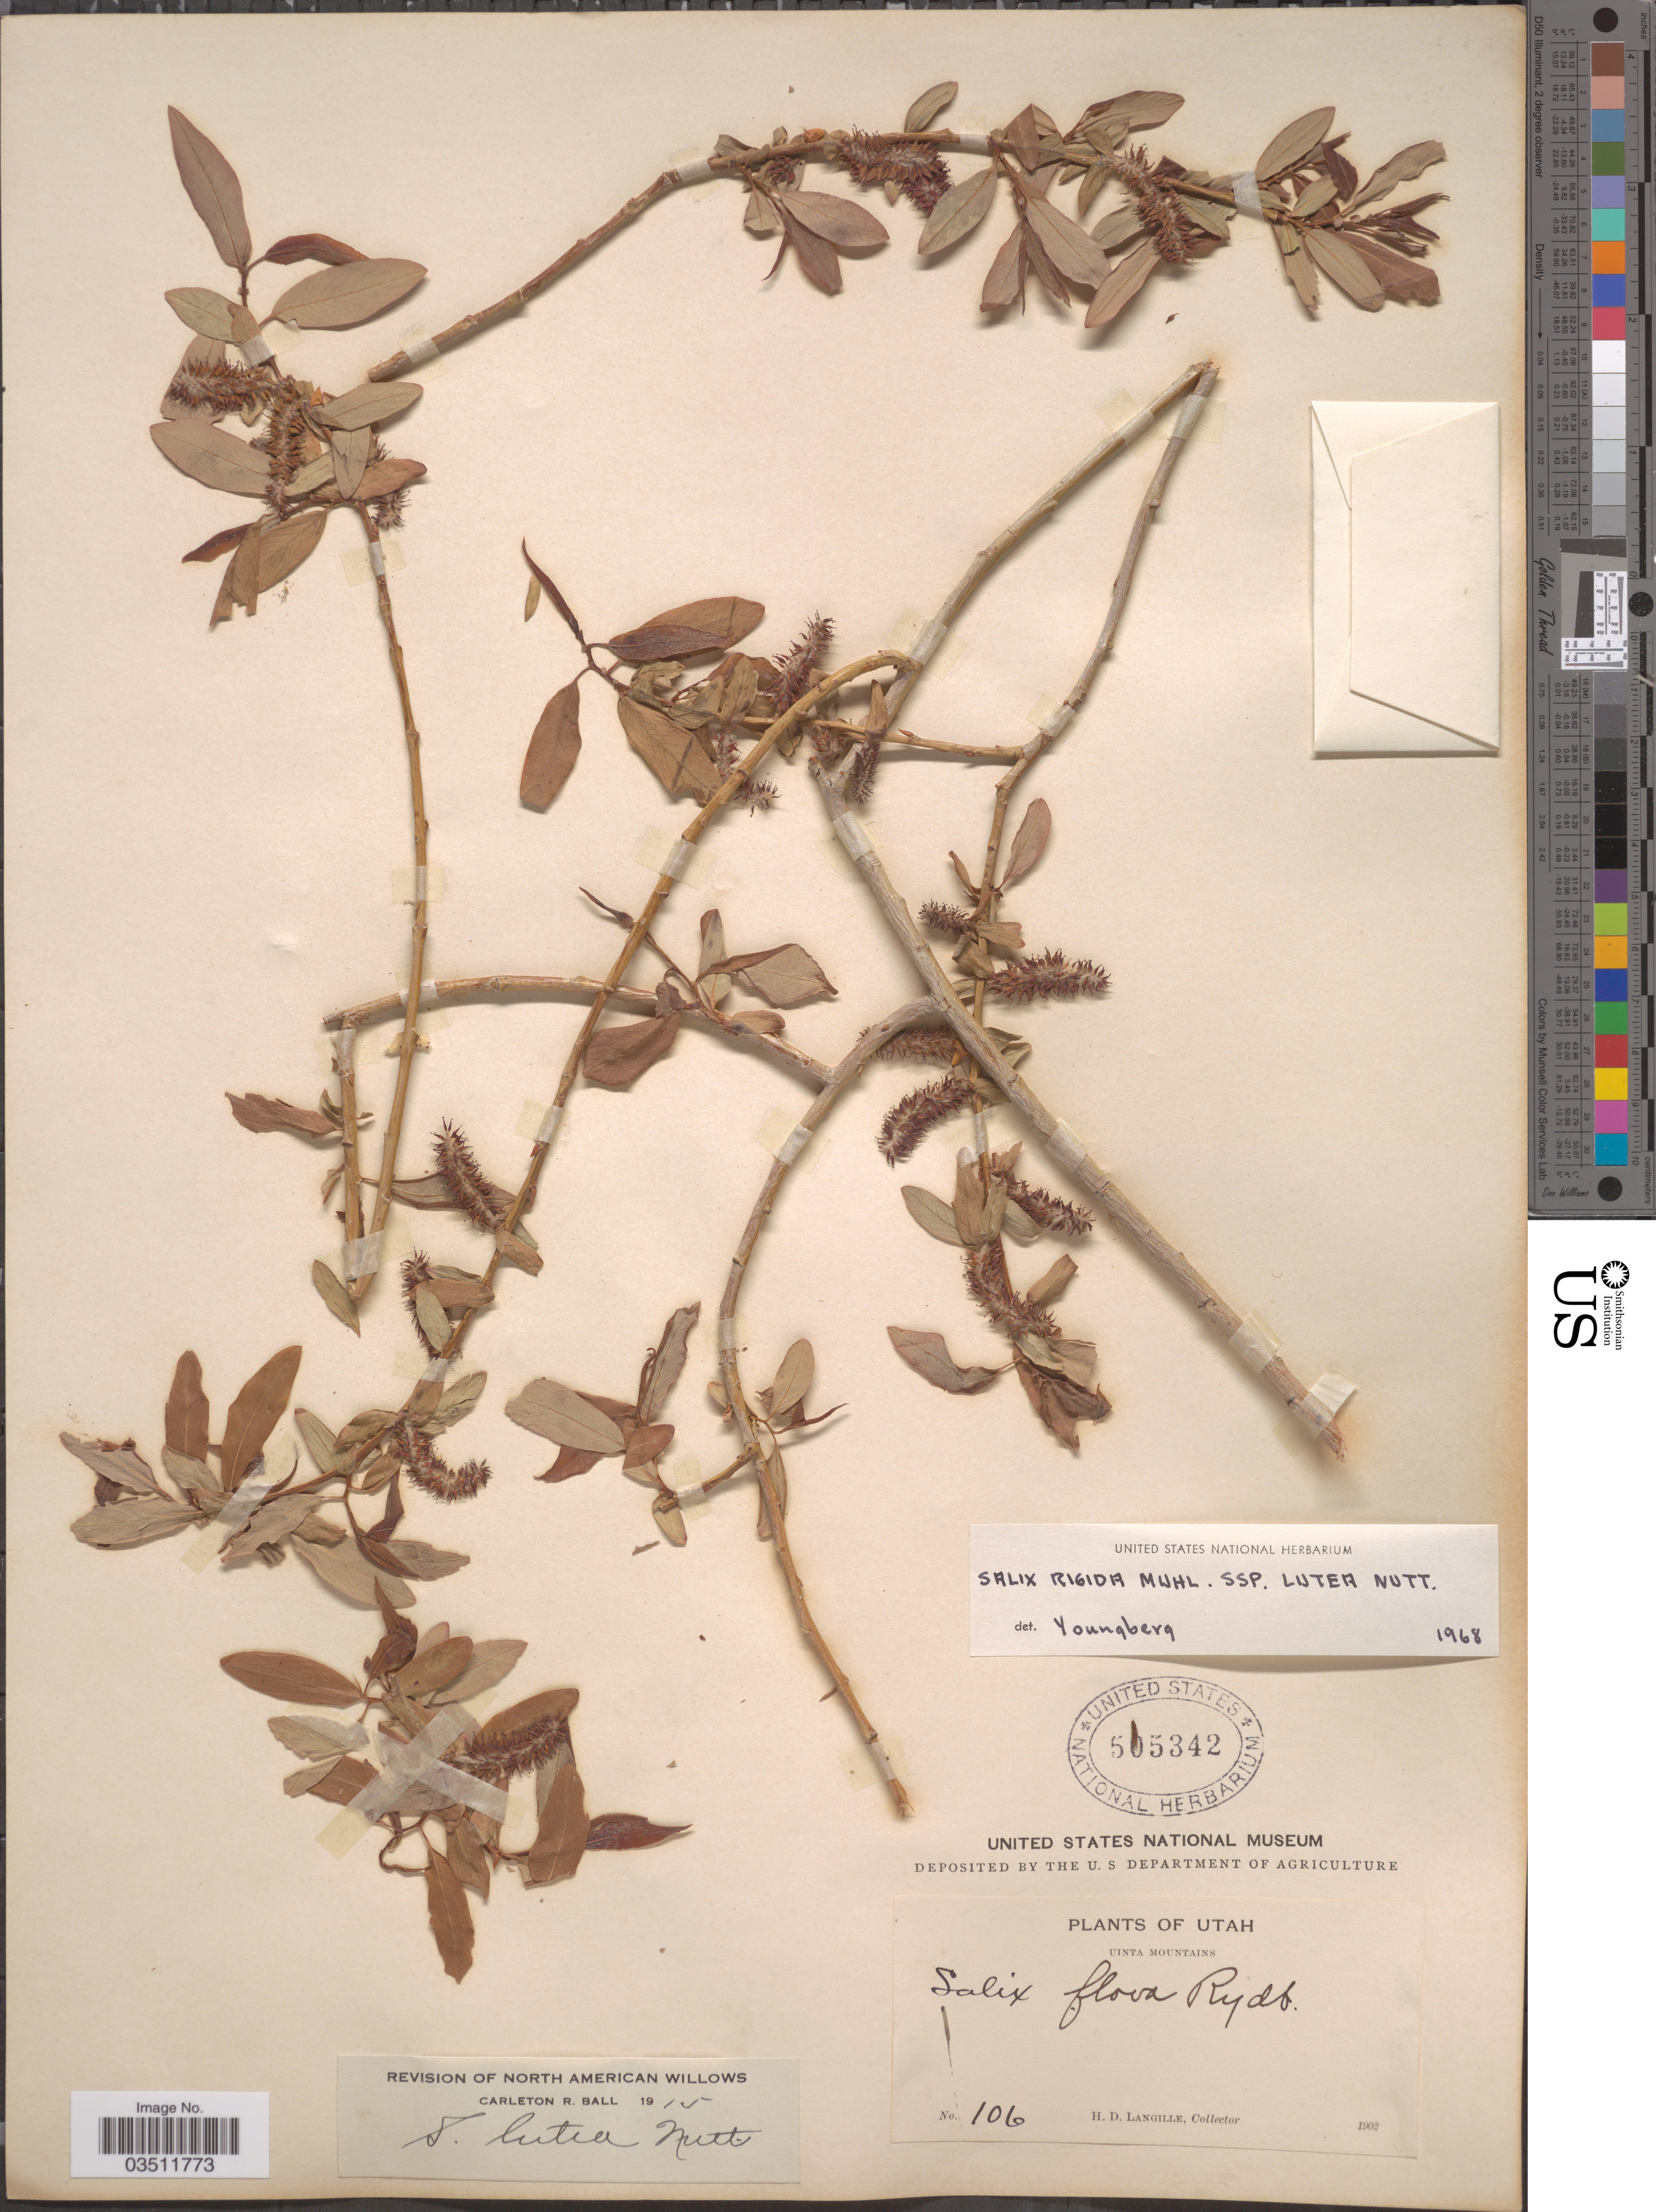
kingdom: Plantae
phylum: Tracheophyta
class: Magnoliopsida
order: Malpighiales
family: Salicaceae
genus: Salix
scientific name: Salix lutea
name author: Nutt.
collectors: H. Langille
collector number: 106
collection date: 1902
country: United States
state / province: Utah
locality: Uinta Mountains.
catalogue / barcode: US 505342